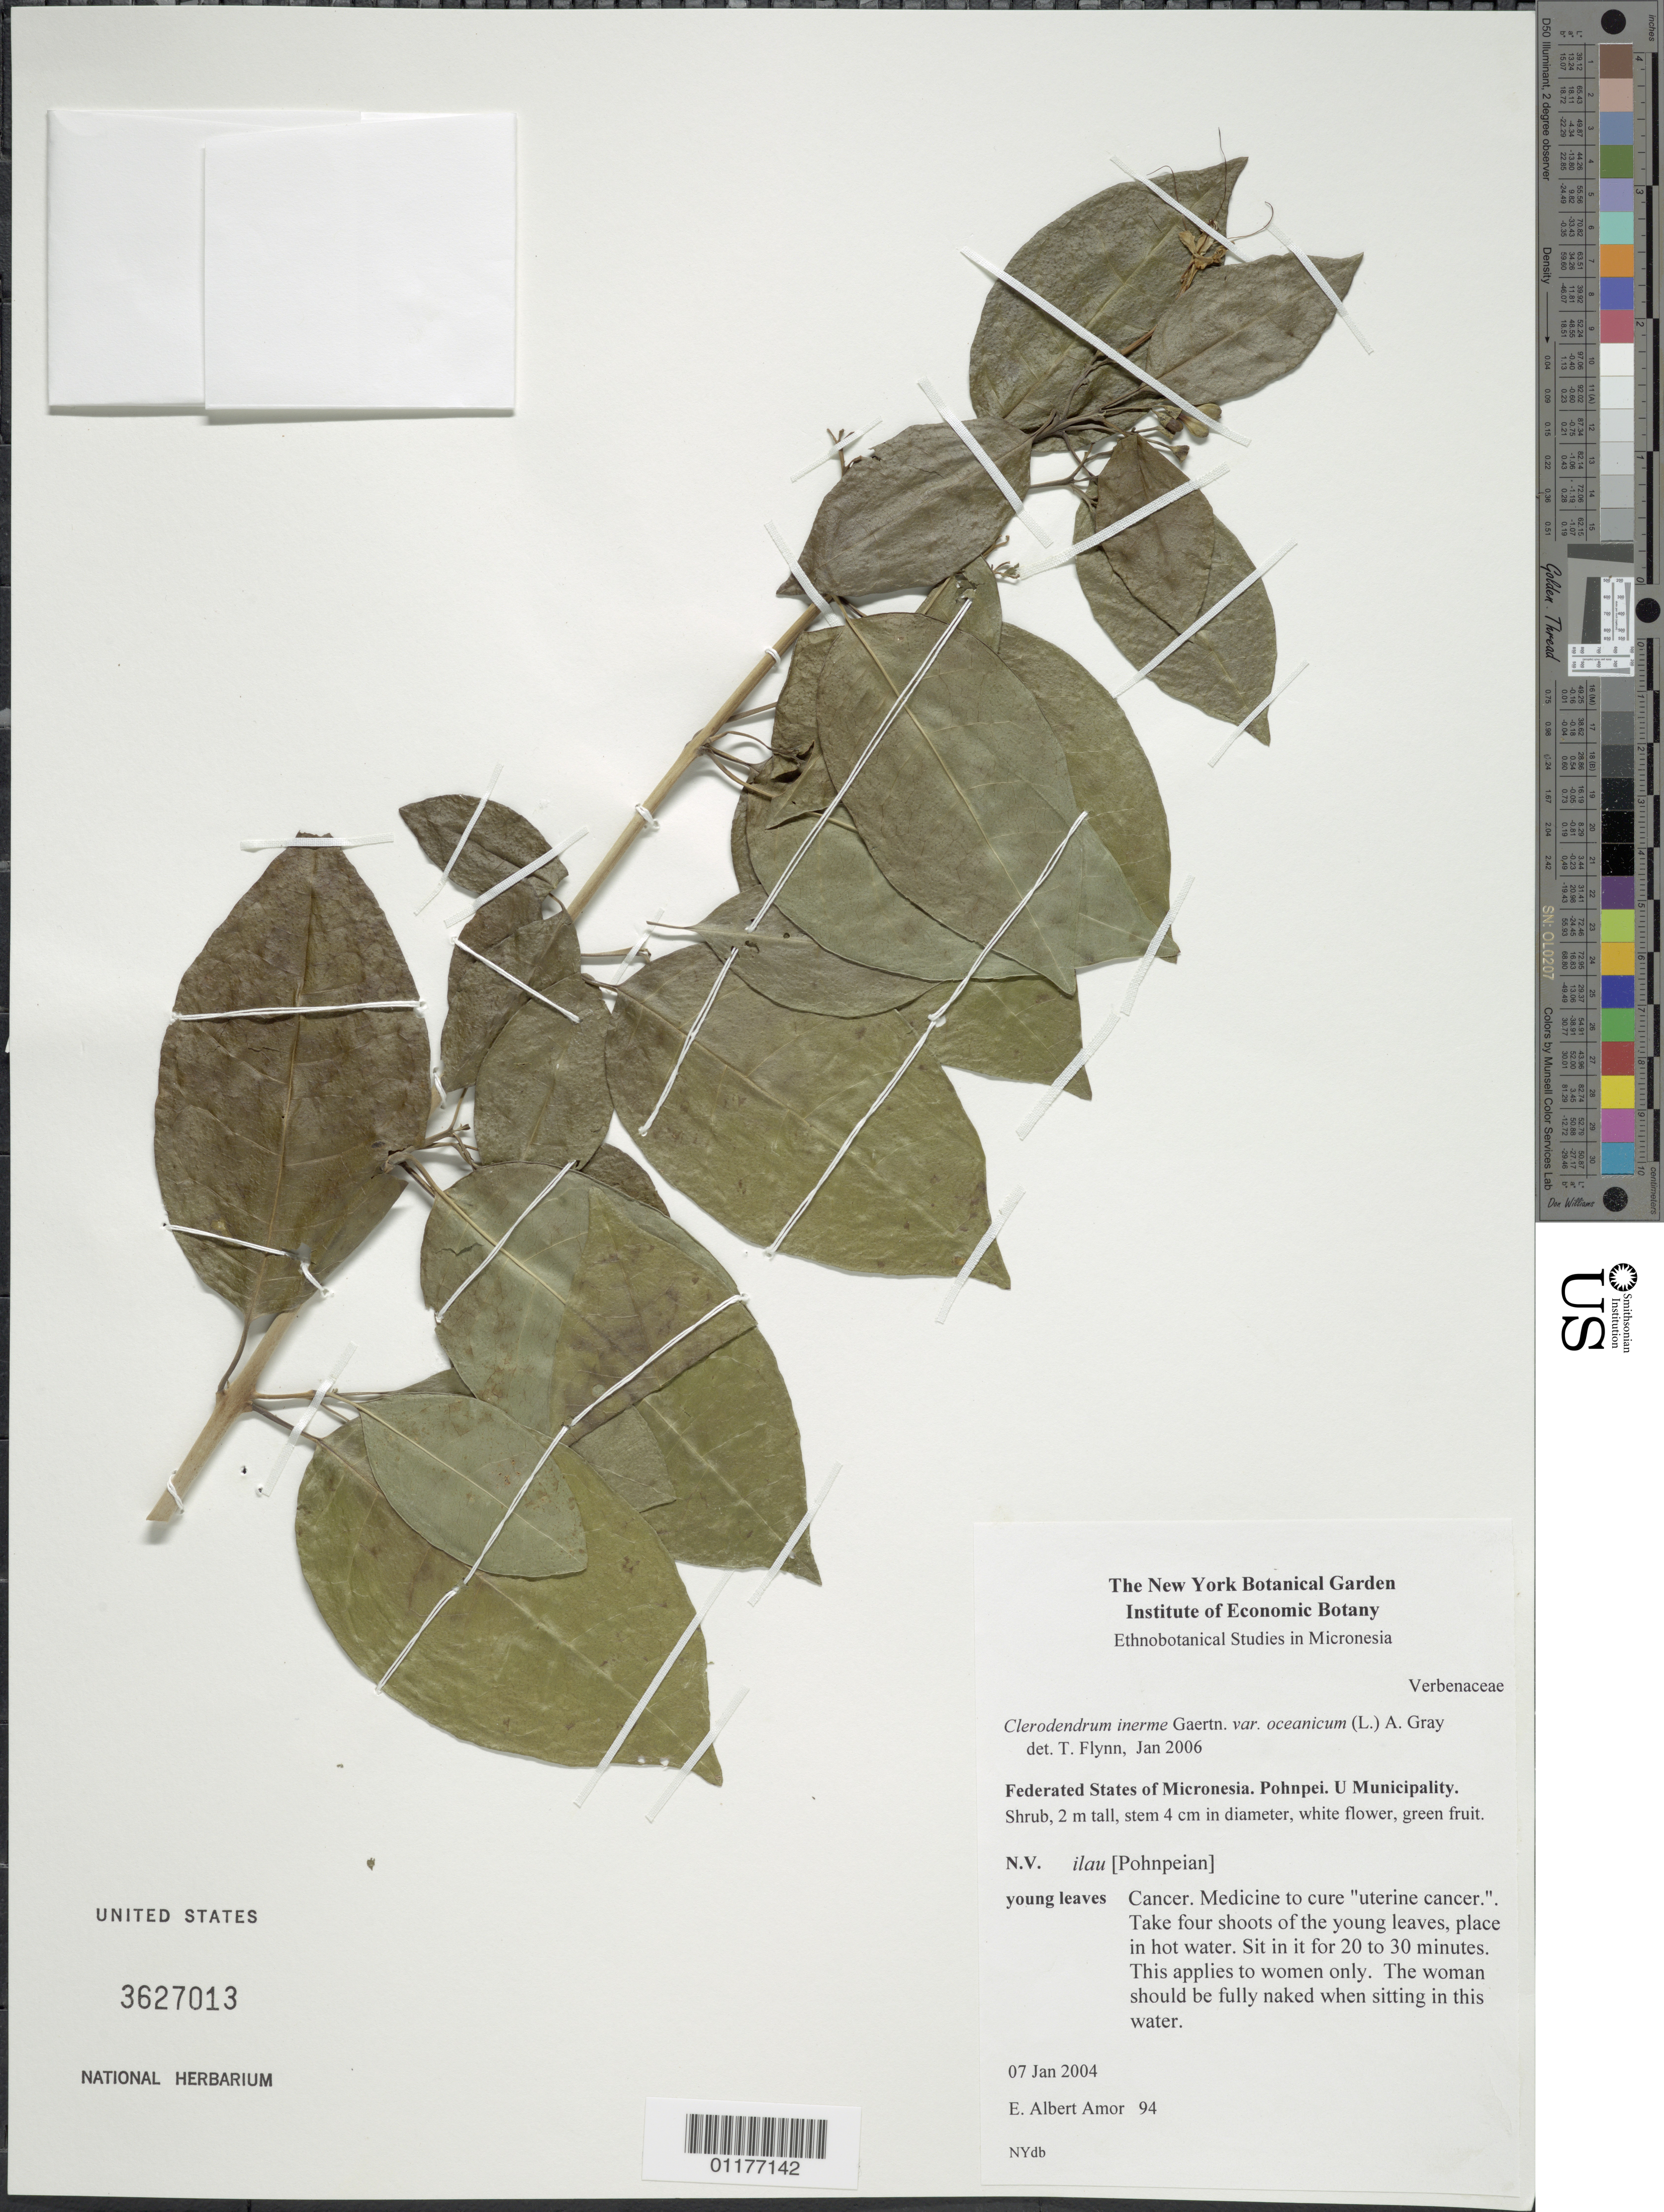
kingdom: Plantae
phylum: Tracheophyta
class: Magnoliopsida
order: Lamiales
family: Lamiaceae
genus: Clerodendrum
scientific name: Clerodendrum inerme var. oceanicum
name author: A. Gray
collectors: E. A. Amor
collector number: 94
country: Micronesia, Federated States of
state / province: Pohnpei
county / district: Uh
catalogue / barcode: US 3627013